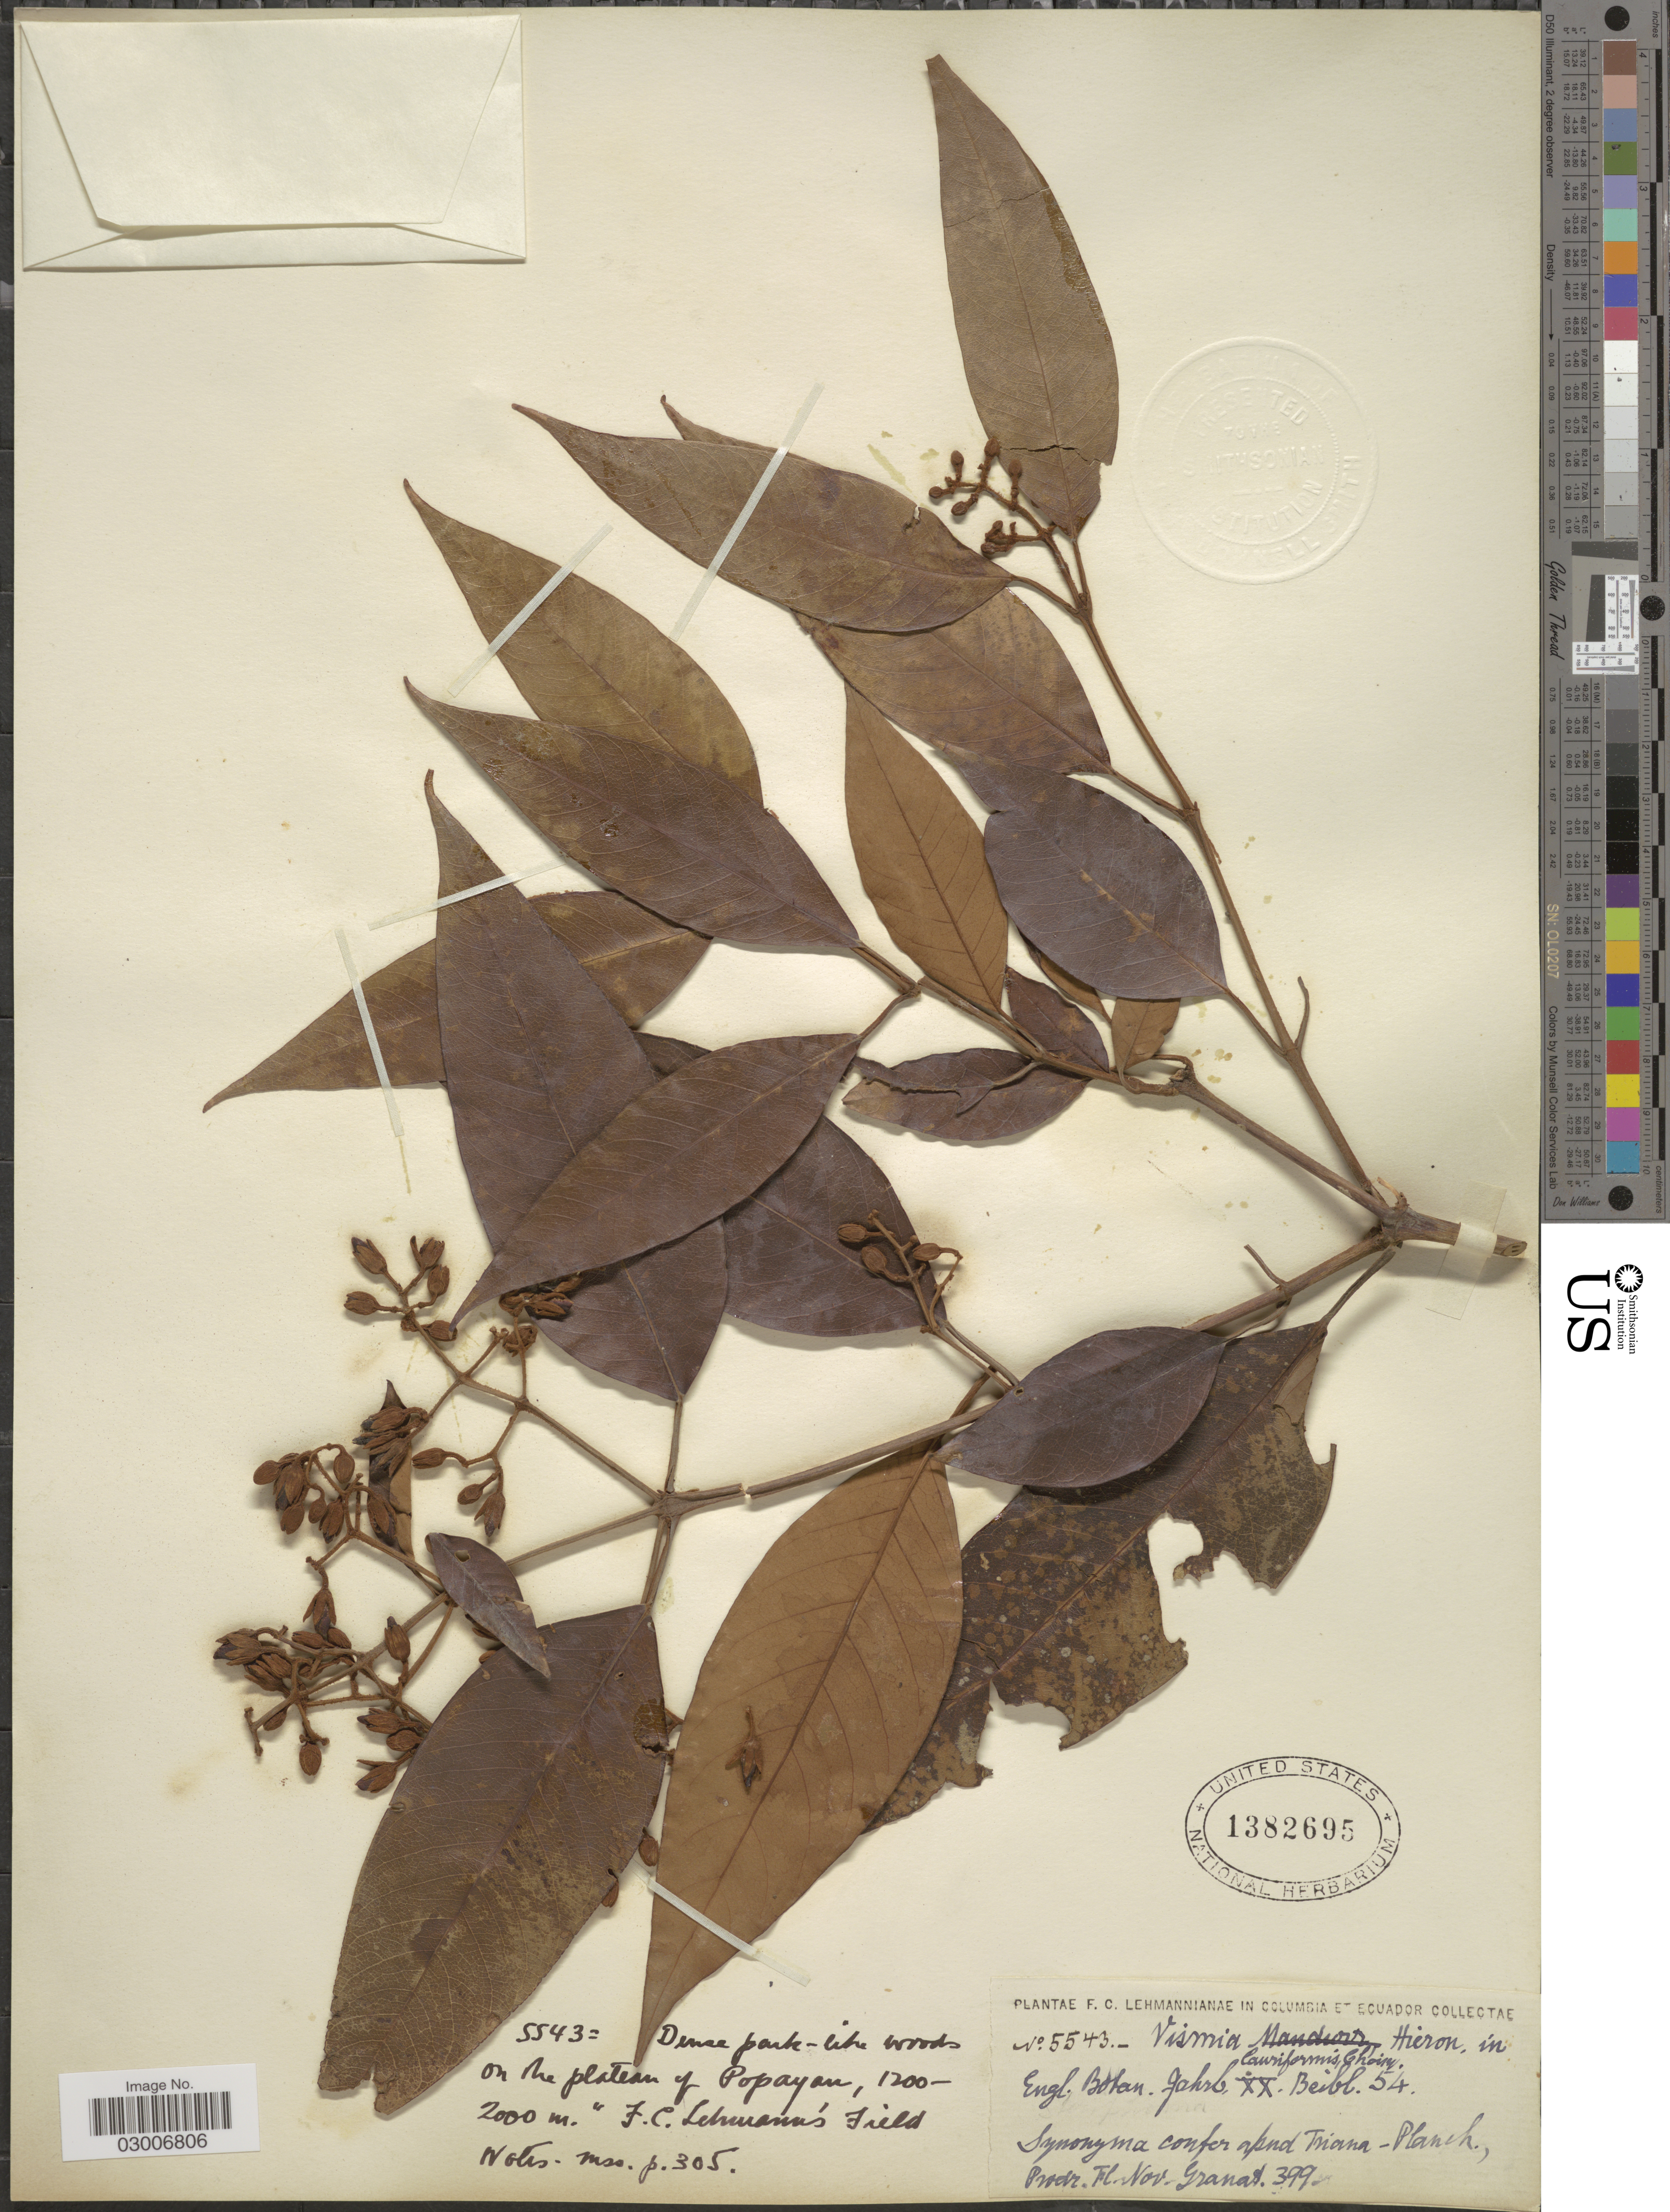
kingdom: Plantae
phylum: Tracheophyta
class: Magnoliopsida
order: Malpighiales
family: Hypericaceae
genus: Vismia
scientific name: Vismia lauriformis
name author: (Lam.) Choisy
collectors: F. C. Lehmann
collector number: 5543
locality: Columbia et Ecuador.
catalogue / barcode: US 1382695